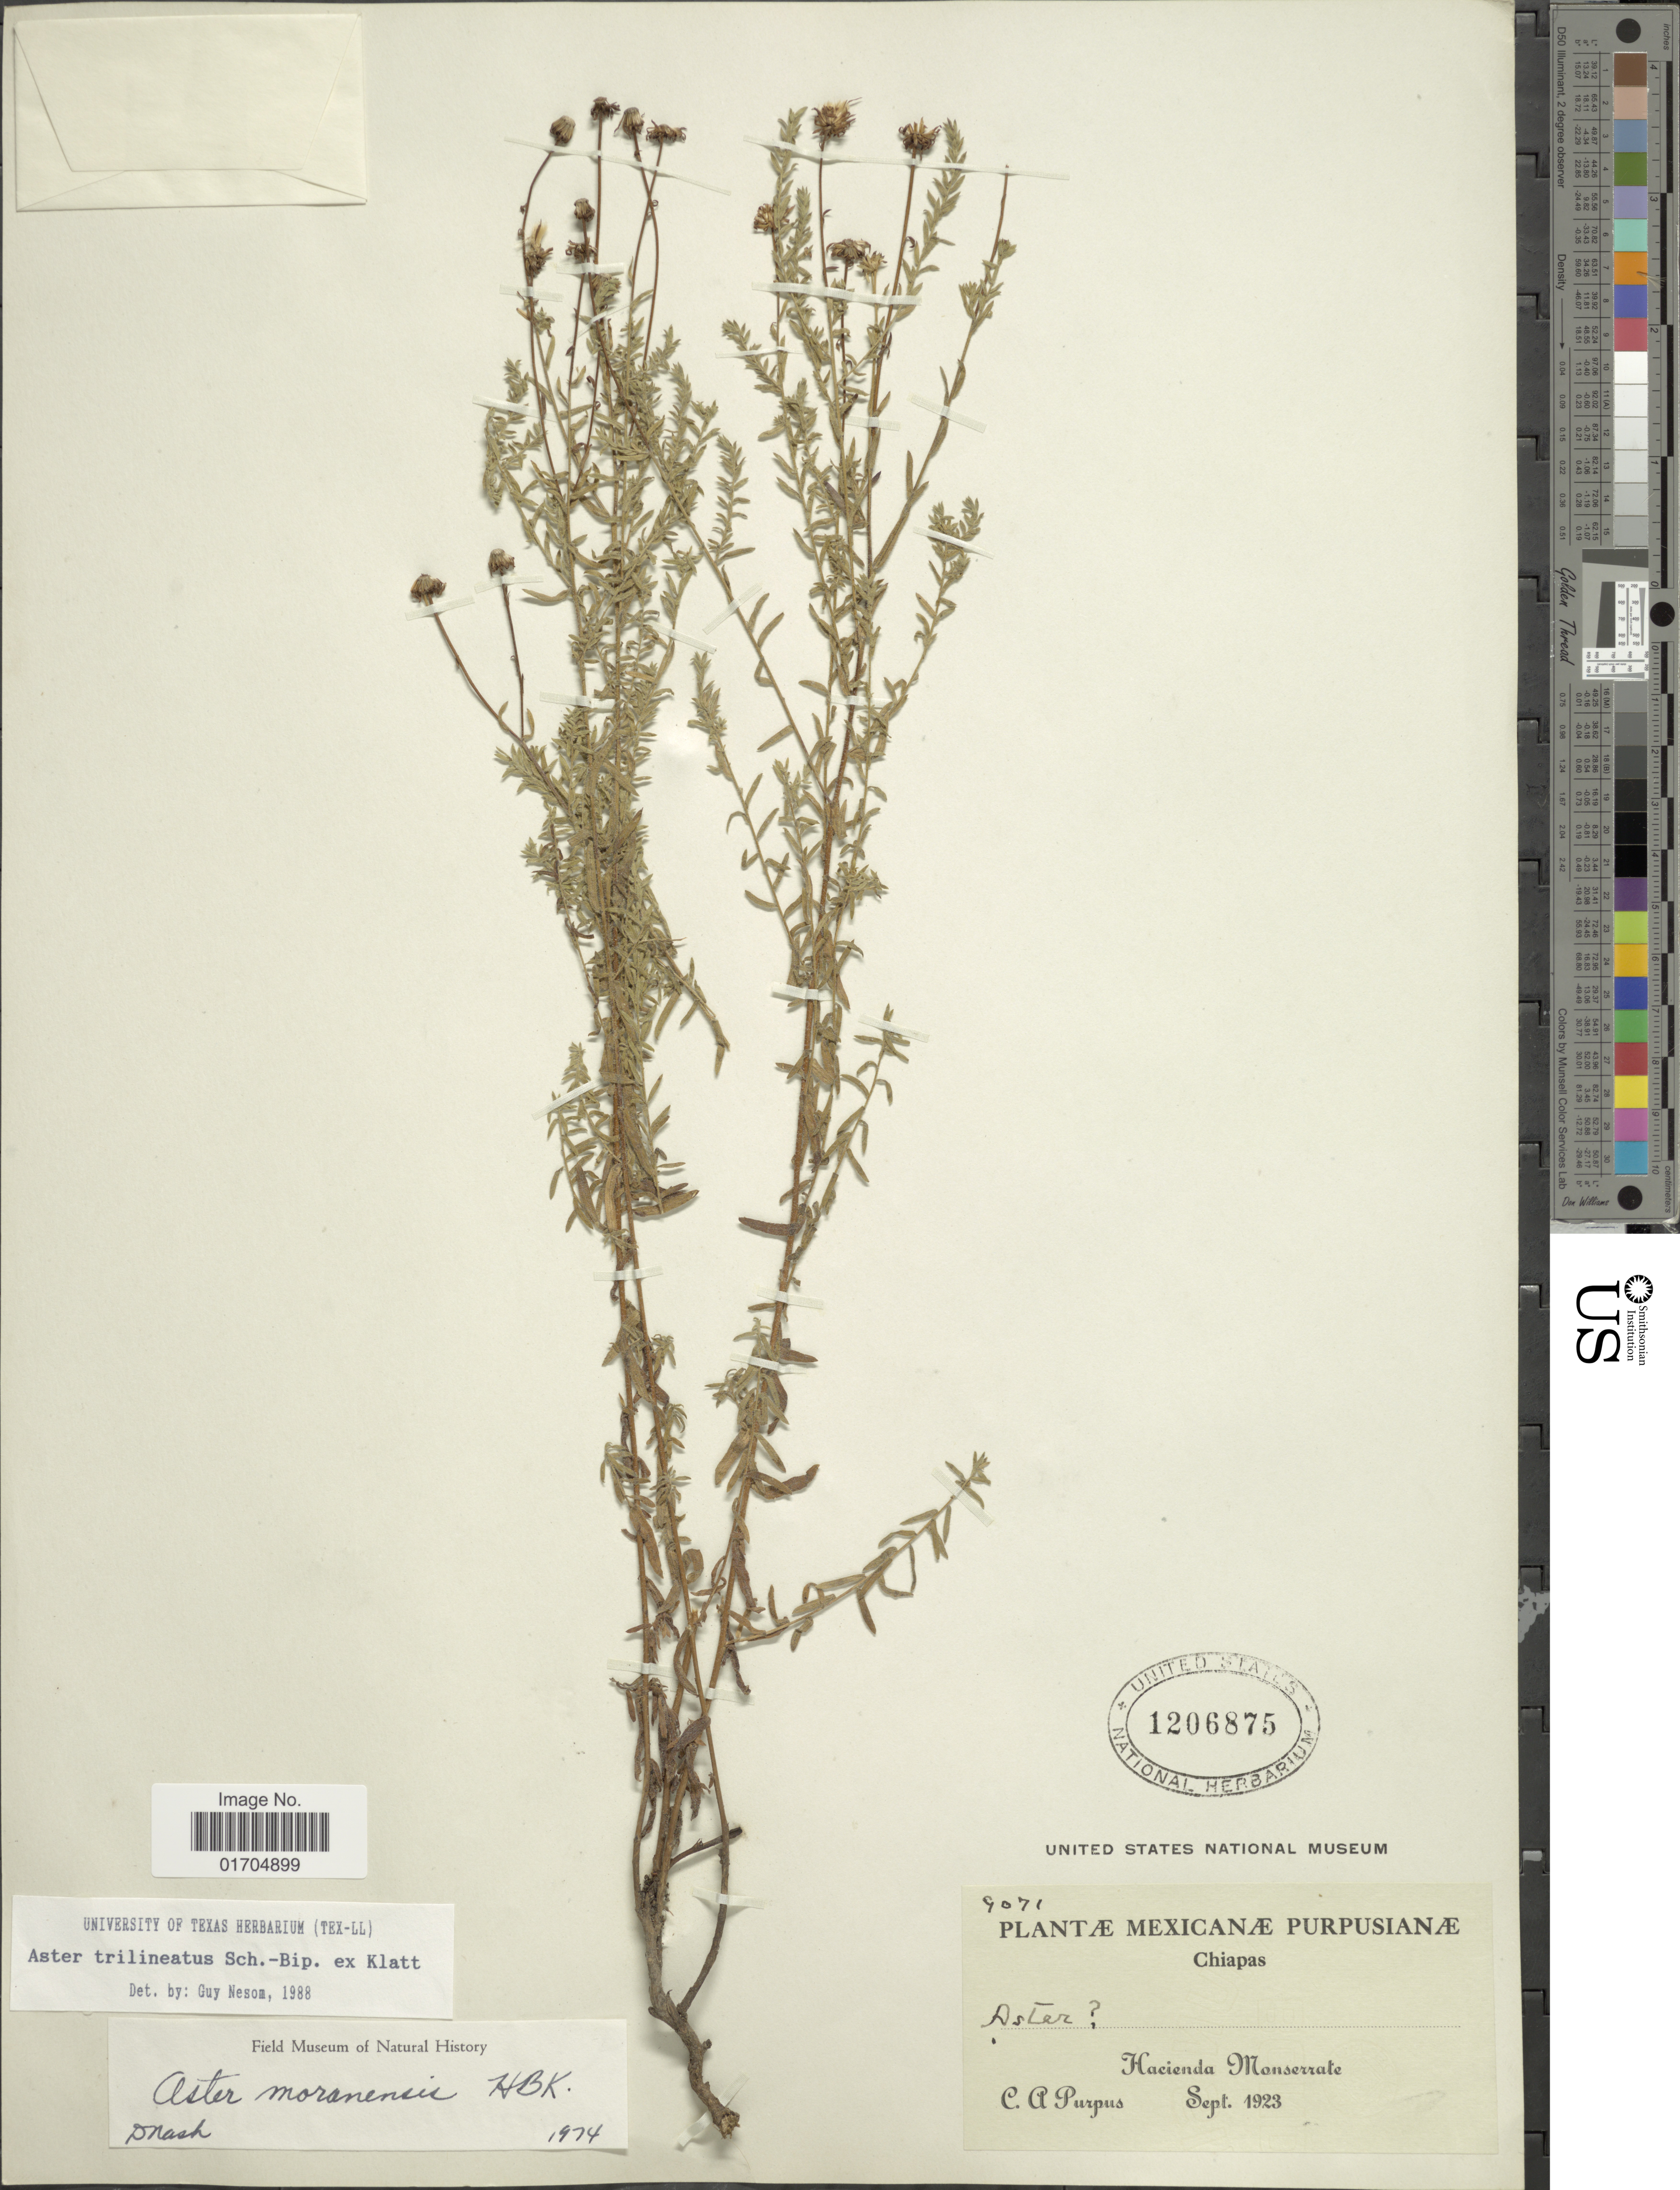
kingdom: Plantae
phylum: Tracheophyta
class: Magnoliopsida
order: Asterales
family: Asteraceae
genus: Symphyotrichum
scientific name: Symphyotrichum trilineatum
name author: (Sch. Bip. ex Klatt) G.L. Nesom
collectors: C. A. Purpus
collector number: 9071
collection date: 1923-09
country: Mexico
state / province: Chiapas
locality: Hacienda Monseratte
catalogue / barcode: US 1206875